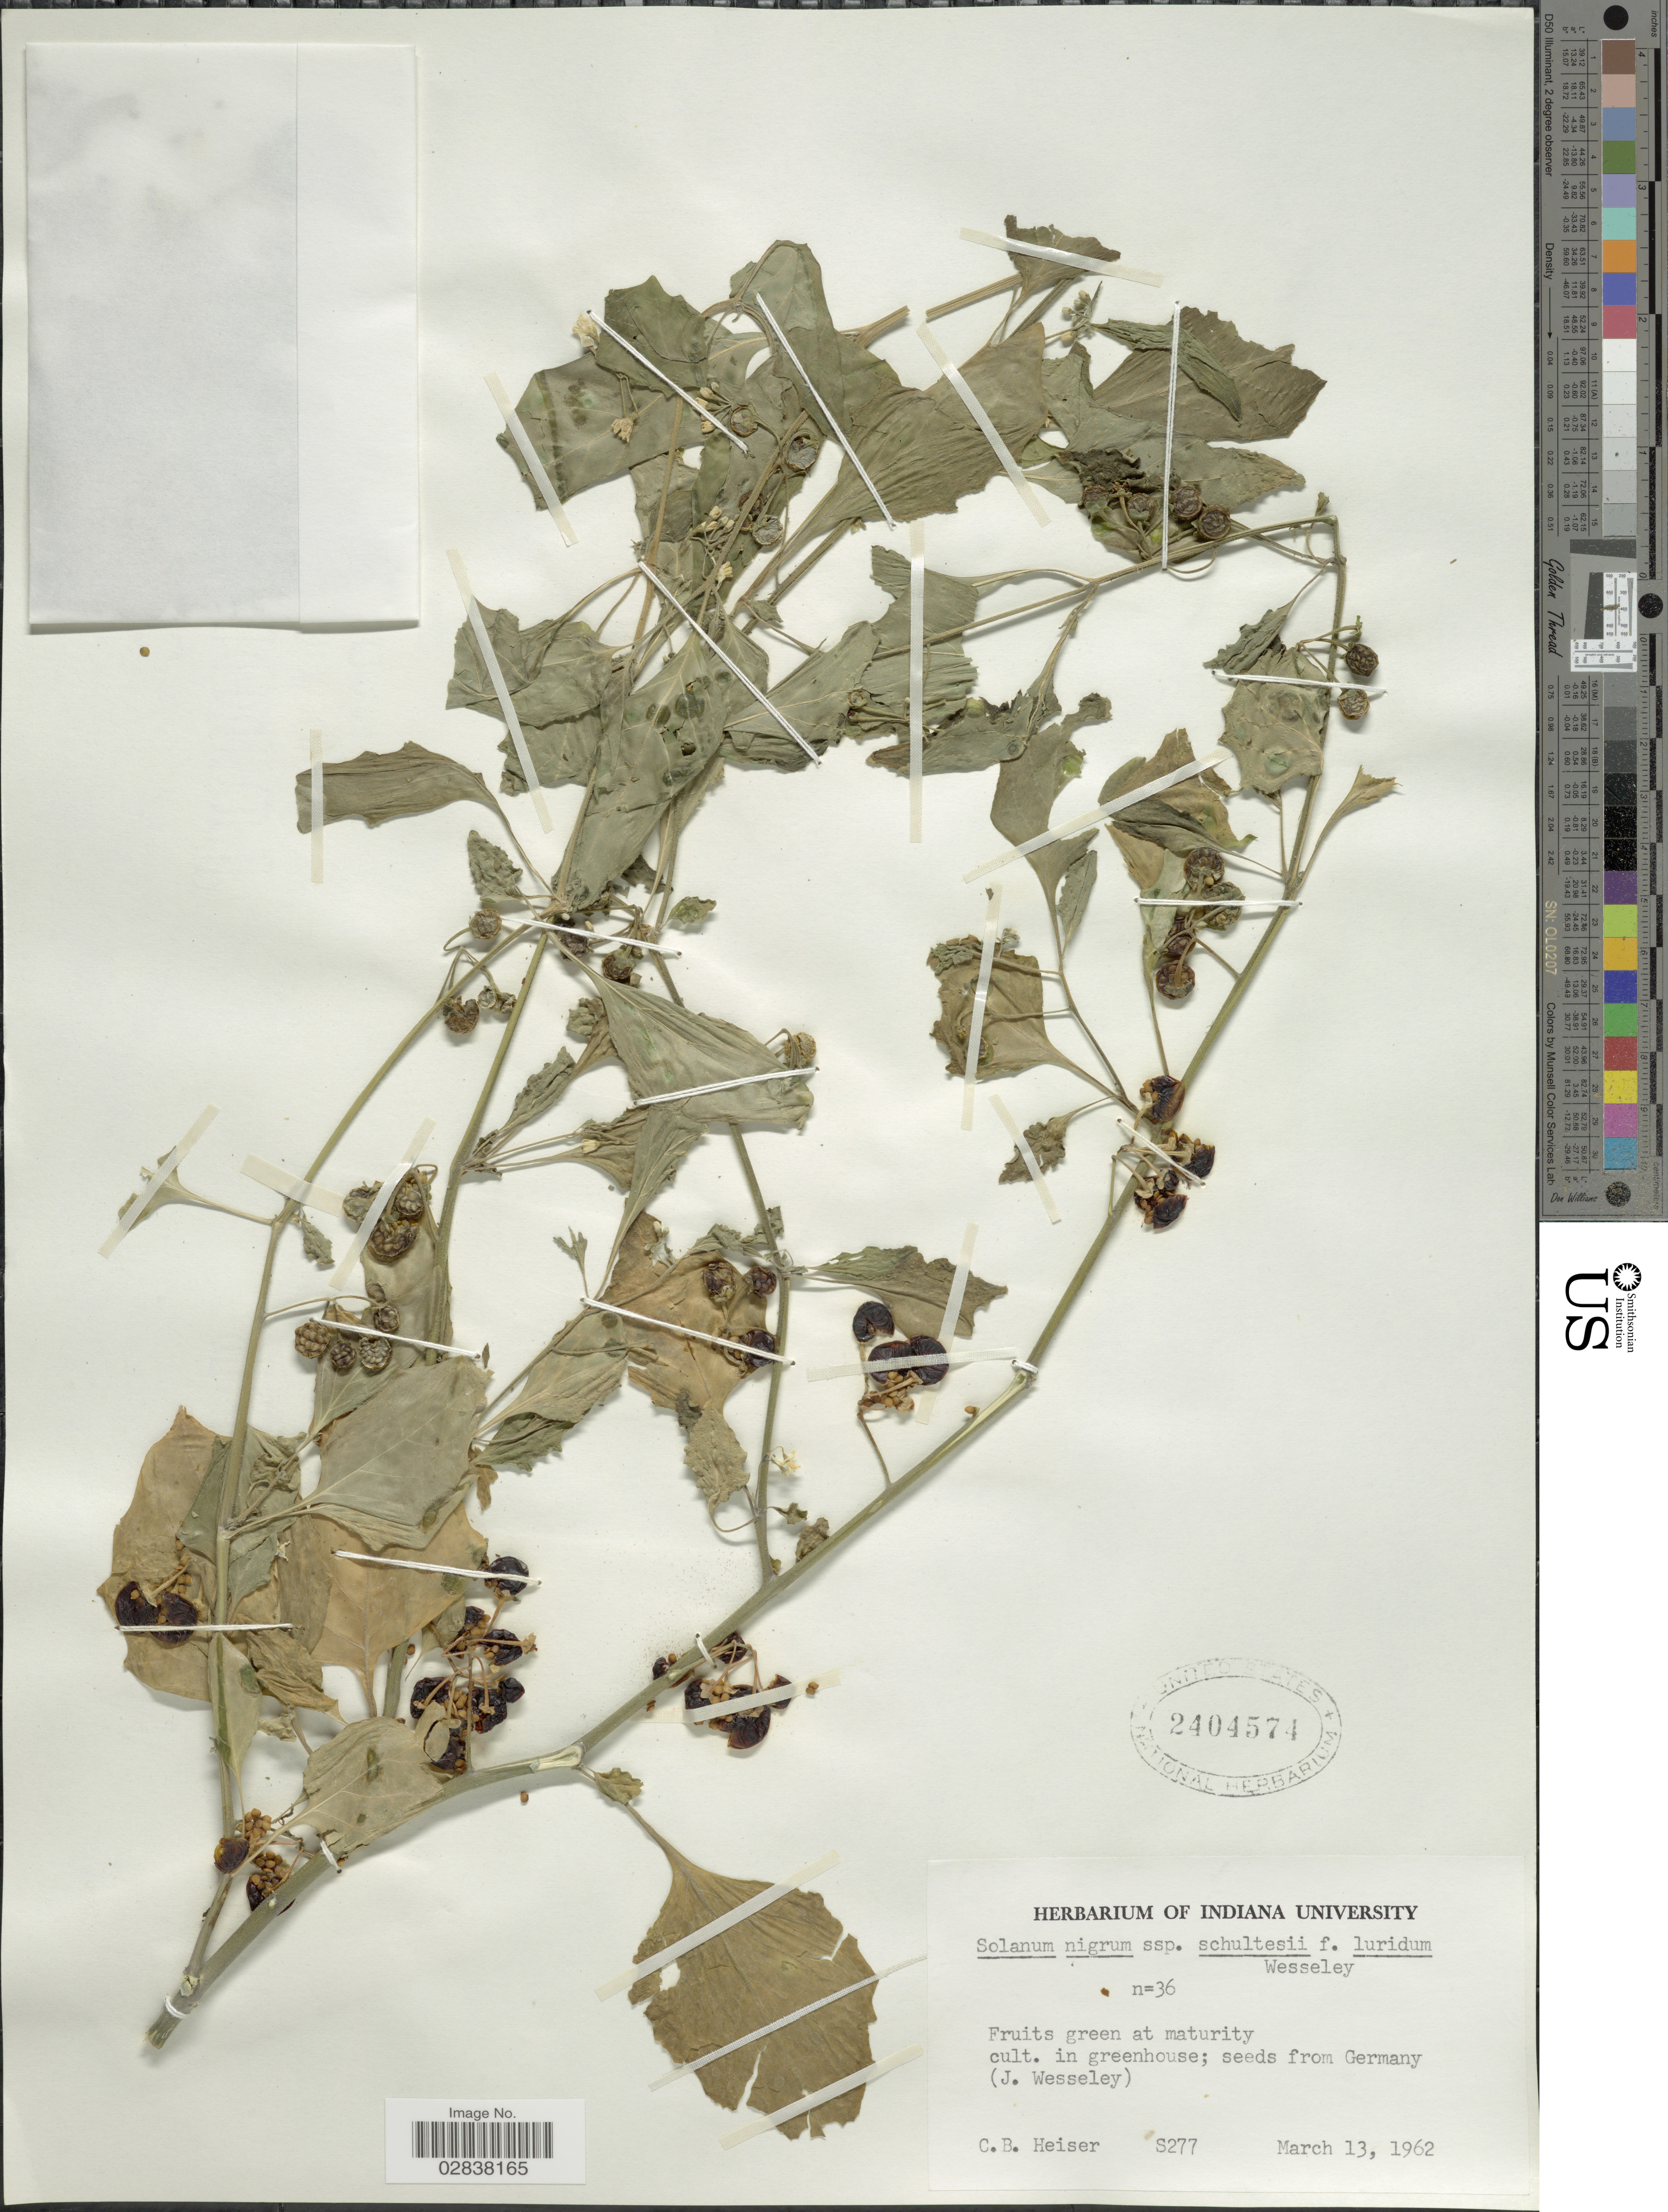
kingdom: Plantae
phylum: Tracheophyta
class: Magnoliopsida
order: Solanales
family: Solanaceae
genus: Solanum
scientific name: Solanum nigrum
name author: L.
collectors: C. B. Heiser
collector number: S277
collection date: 1962-03-13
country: Germany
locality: Cult. in greenhouse, seeds from Germany.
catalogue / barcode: US 2404574